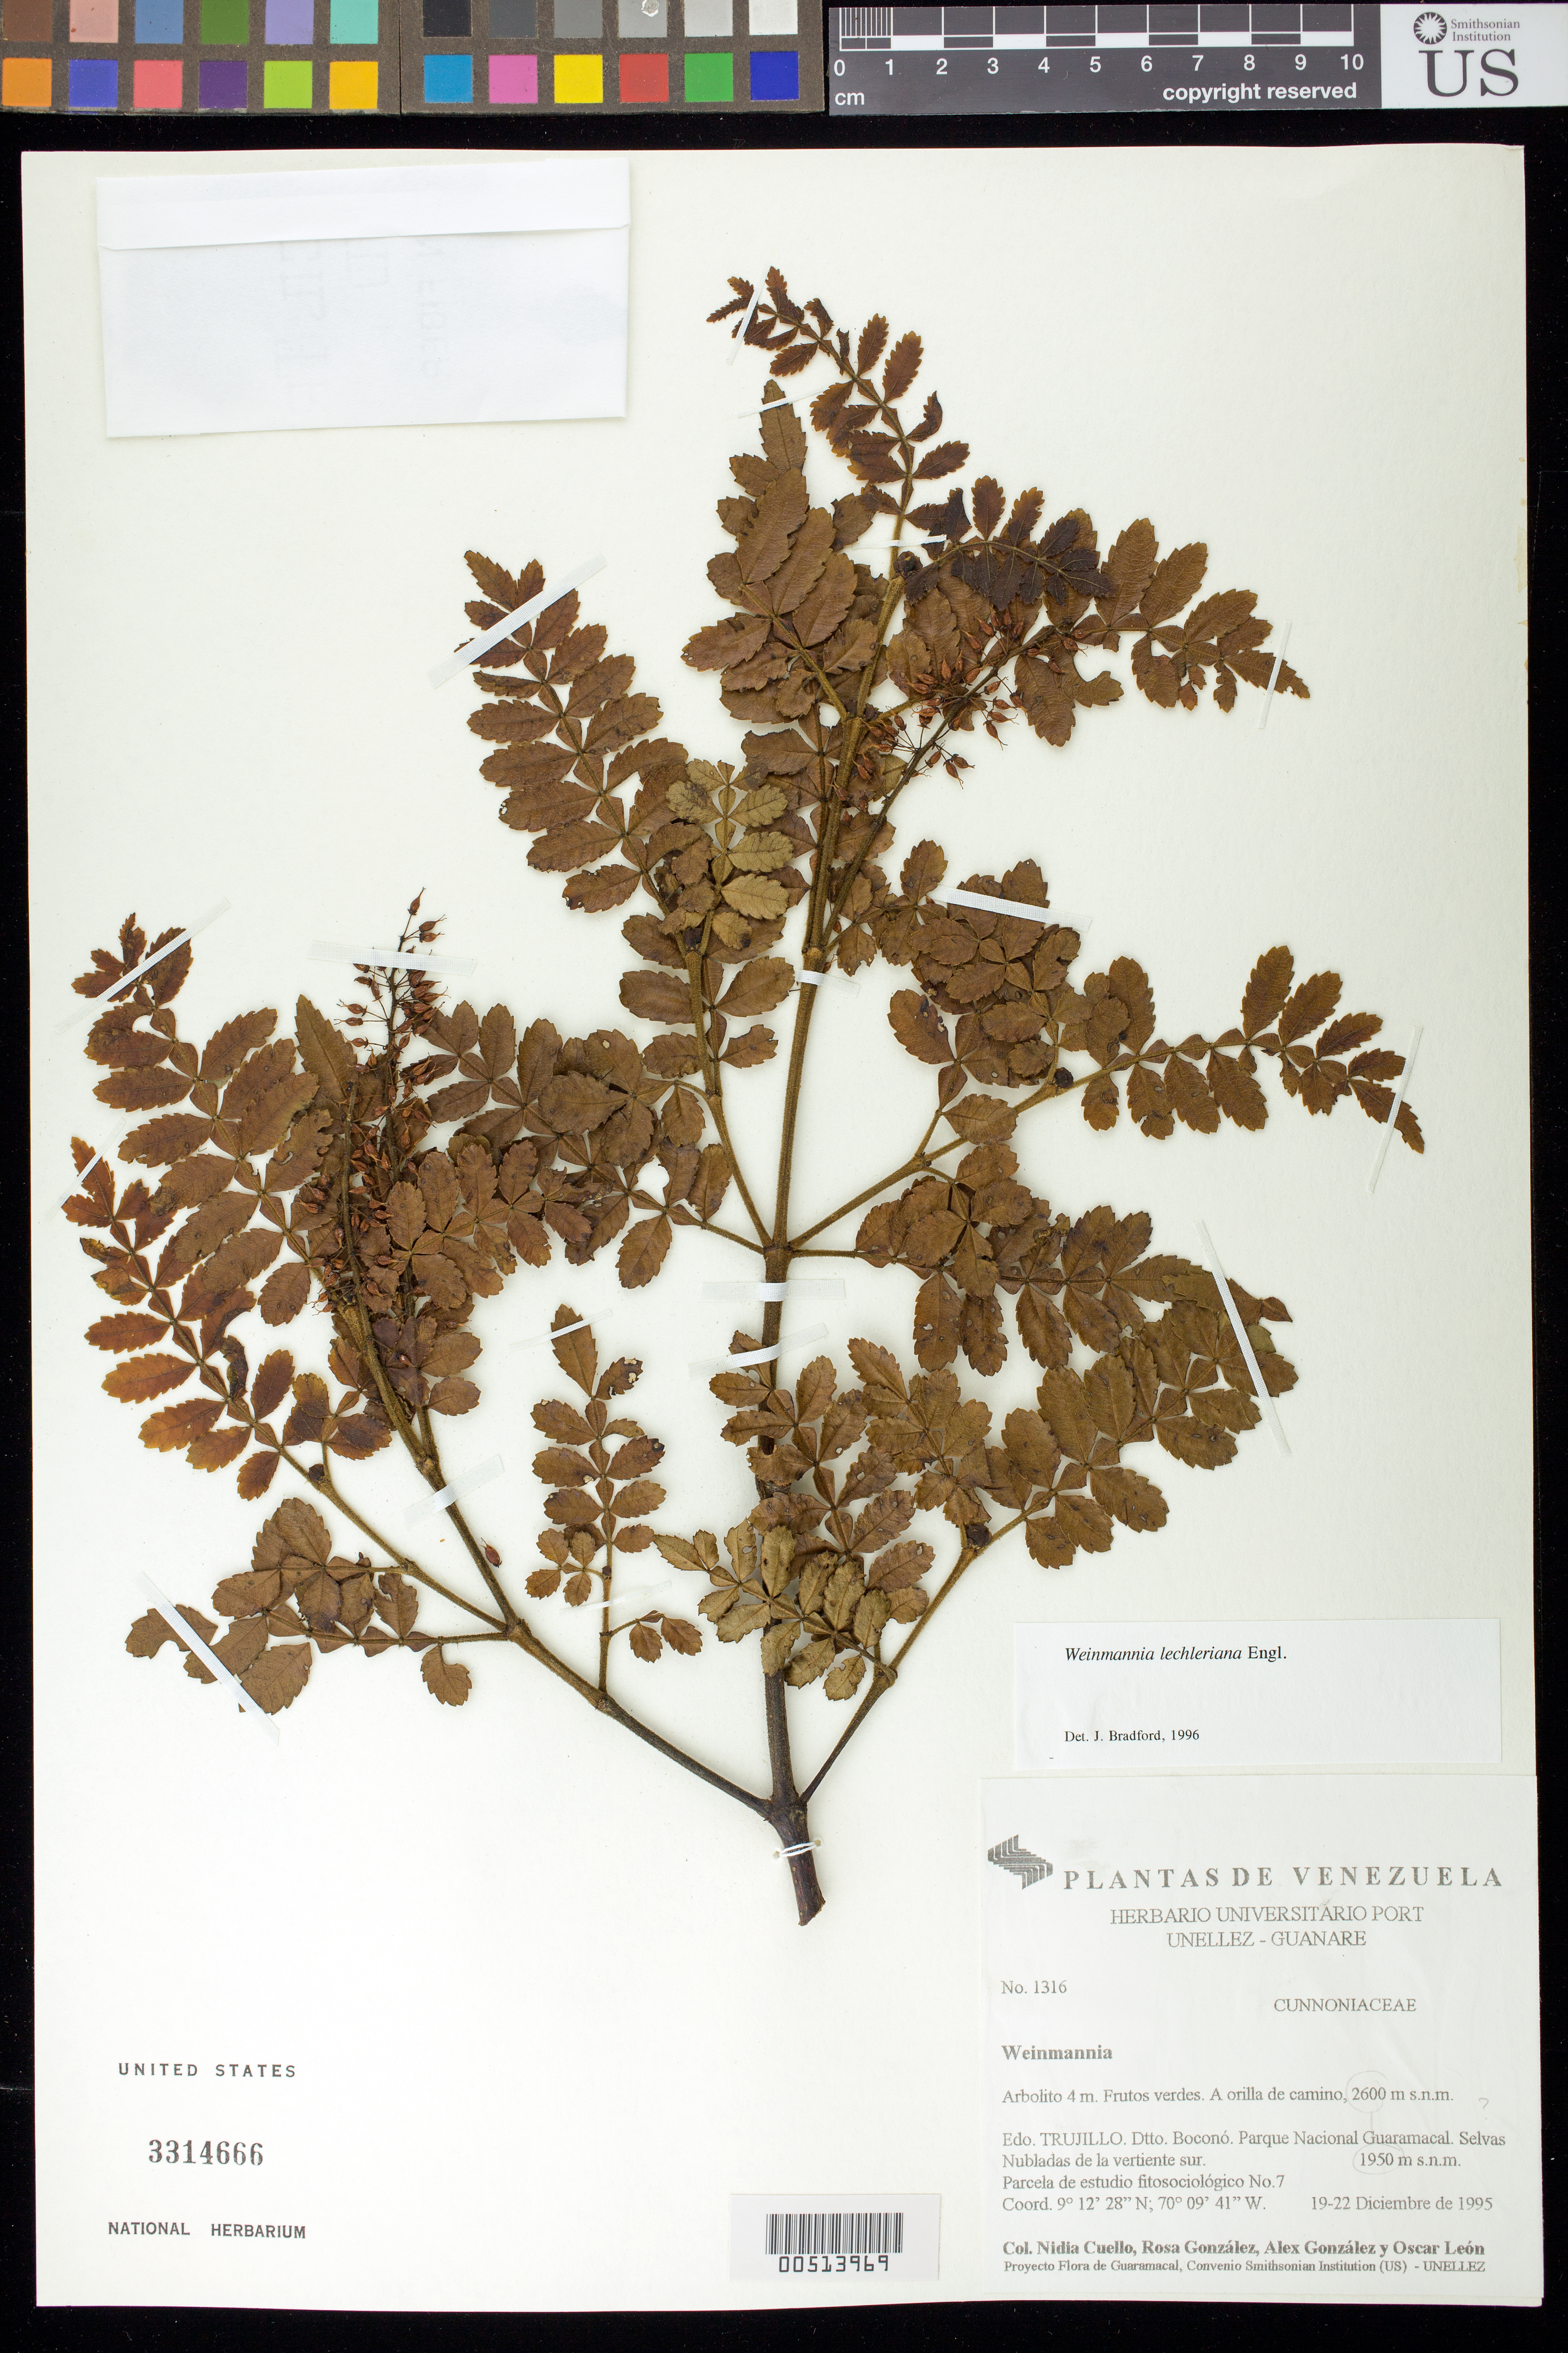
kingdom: Plantae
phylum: Tracheophyta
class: Magnoliopsida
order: Oxalidales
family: Cunoniaceae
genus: Weinmannia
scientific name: Weinmannia lentiscifolia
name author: C. Presl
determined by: Niño, S. M., (PORT), BioCentro-UNELLEZ (VENEZUELA)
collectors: N. L. Cuello, R. González, A. Gonzáles & O. León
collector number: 1316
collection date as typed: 19 Dec 1995 to 22 Dec 1995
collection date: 1995-12-19/1995-12-22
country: Venezuela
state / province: Trujillo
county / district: Boconó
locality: Parque Nacional Guaramacal, vertiente S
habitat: Selva Nubladas. A orilla de camino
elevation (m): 2600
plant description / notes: G, MICH, PORT, US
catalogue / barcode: US 3314666